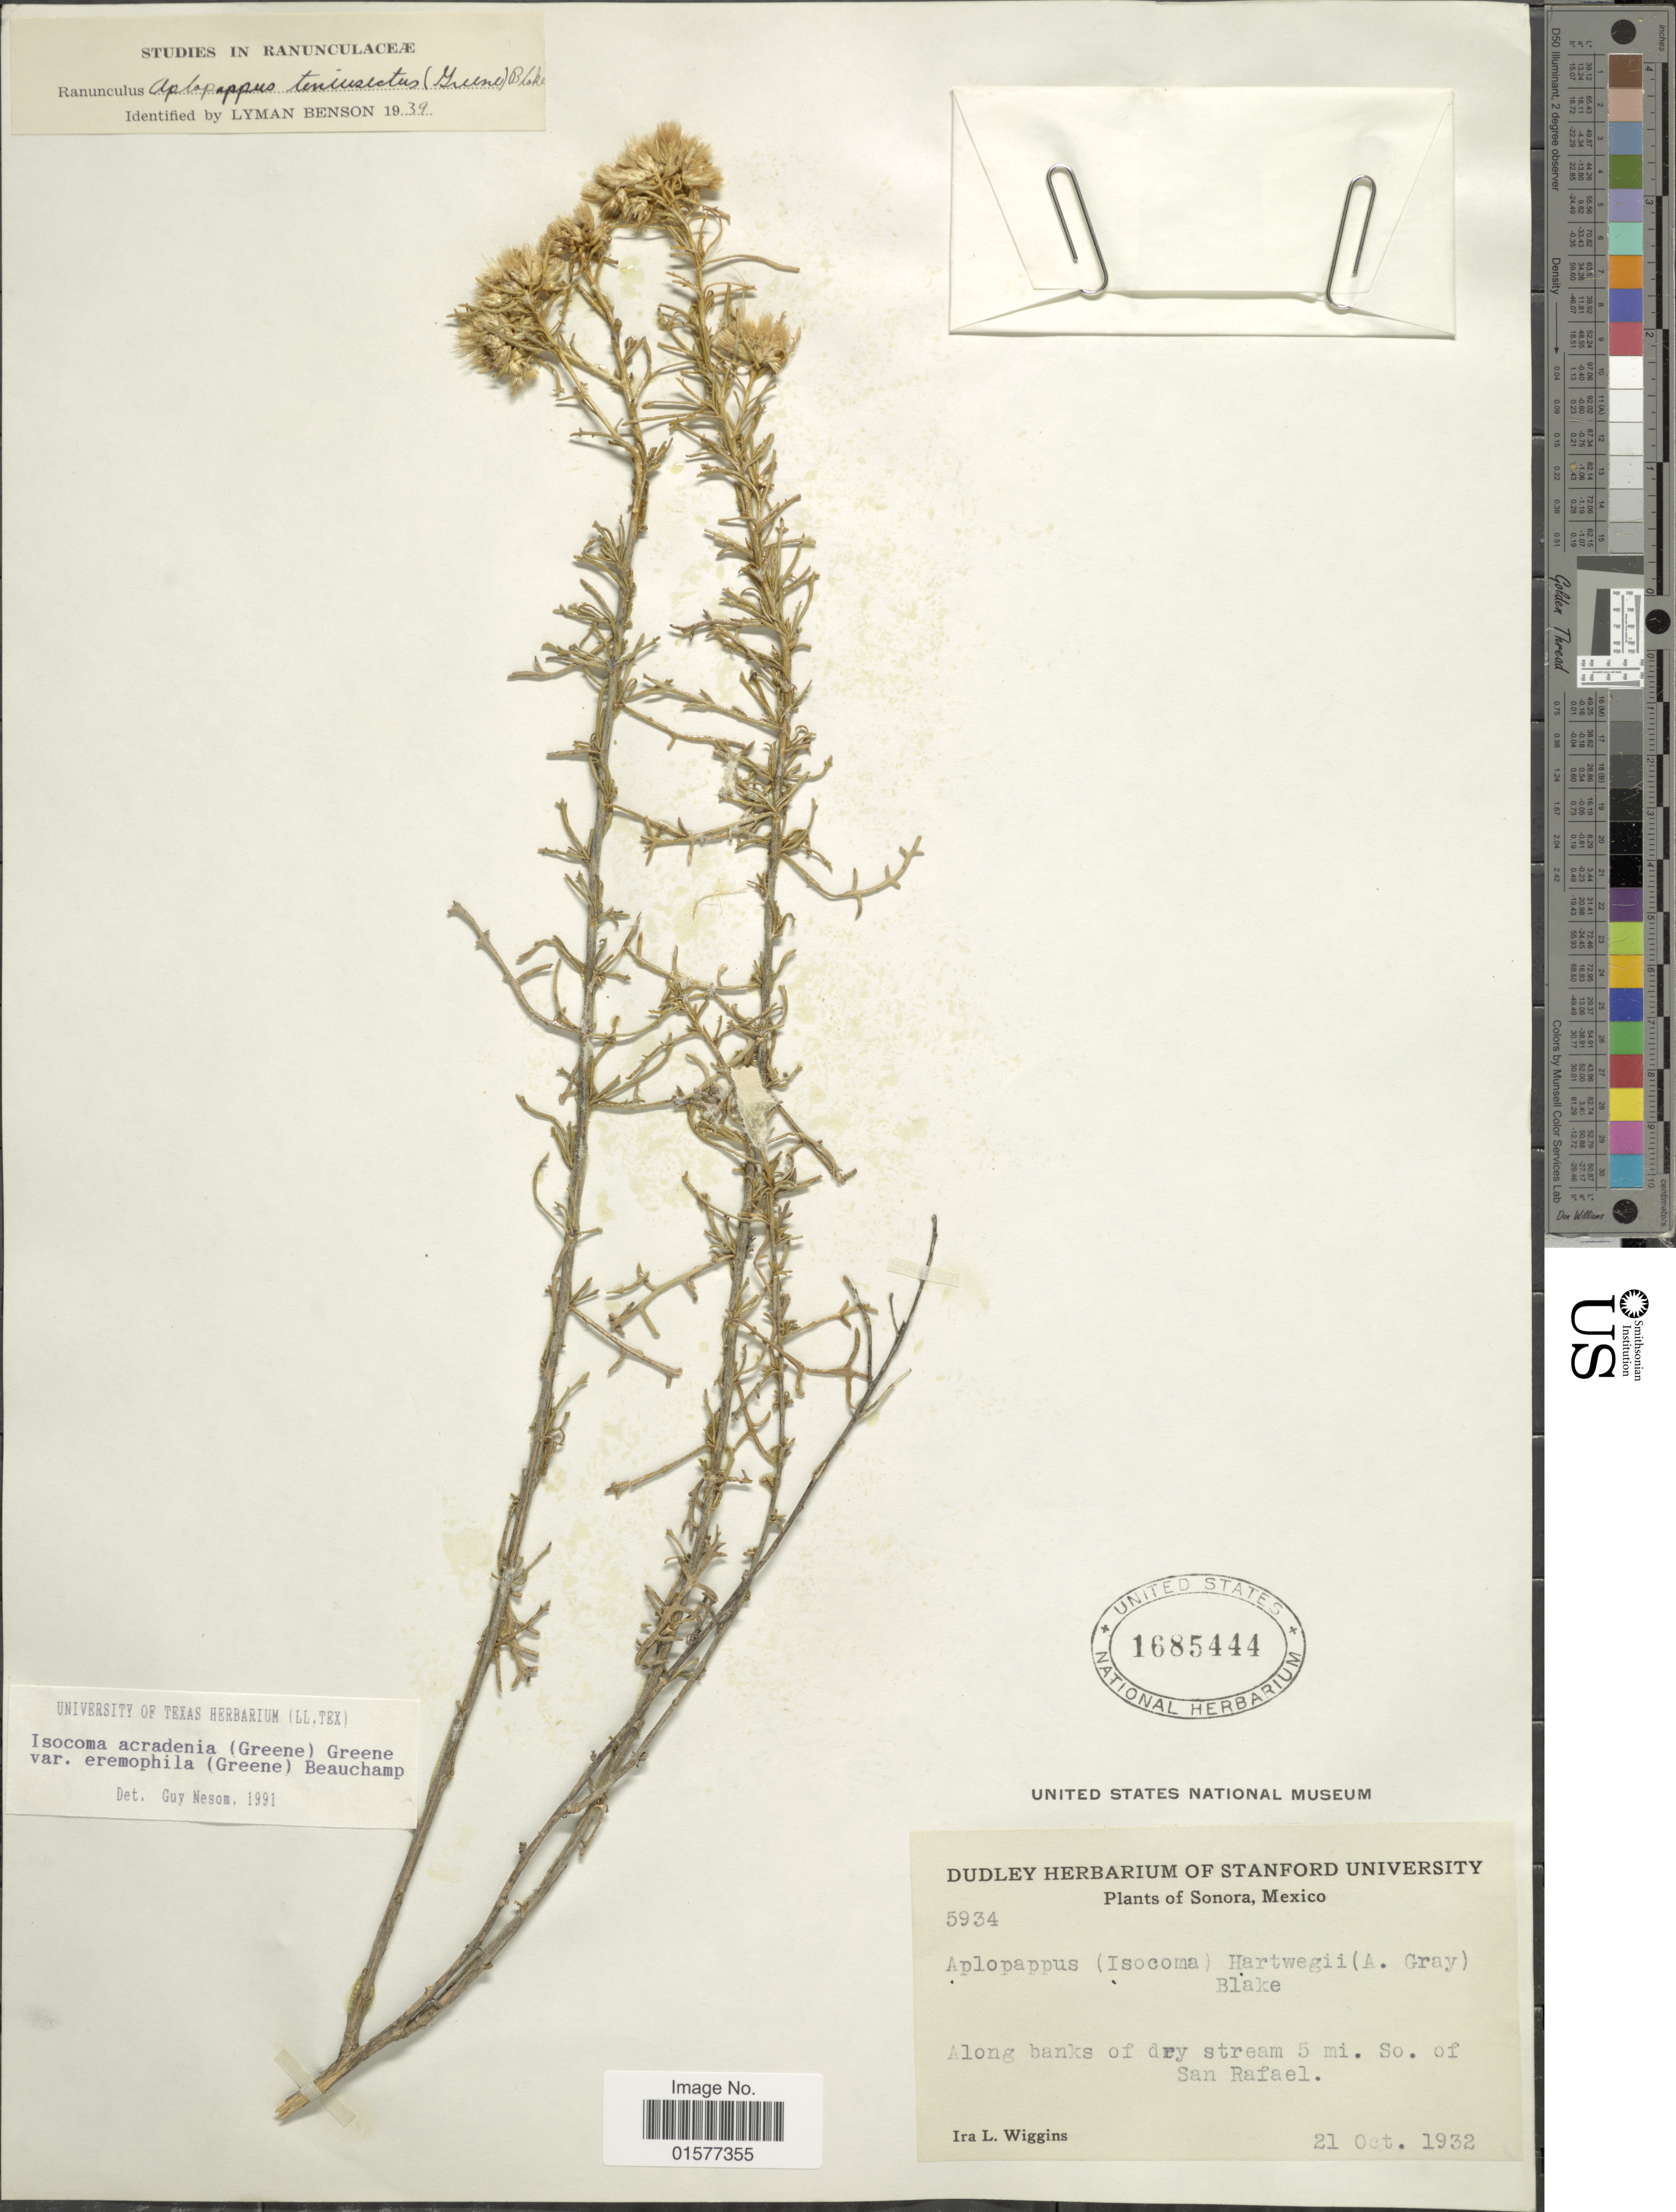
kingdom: Plantae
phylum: Tracheophyta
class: Magnoliopsida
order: Asterales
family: Asteraceae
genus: Isocoma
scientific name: Isocoma acradenia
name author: (Greene) Greene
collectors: I. L. Wiggins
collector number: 5934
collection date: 1932-10-21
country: Mexico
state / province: Sonora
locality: Along banks of dry stream 5 mi. So. of San Rafael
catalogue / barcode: US 1685444